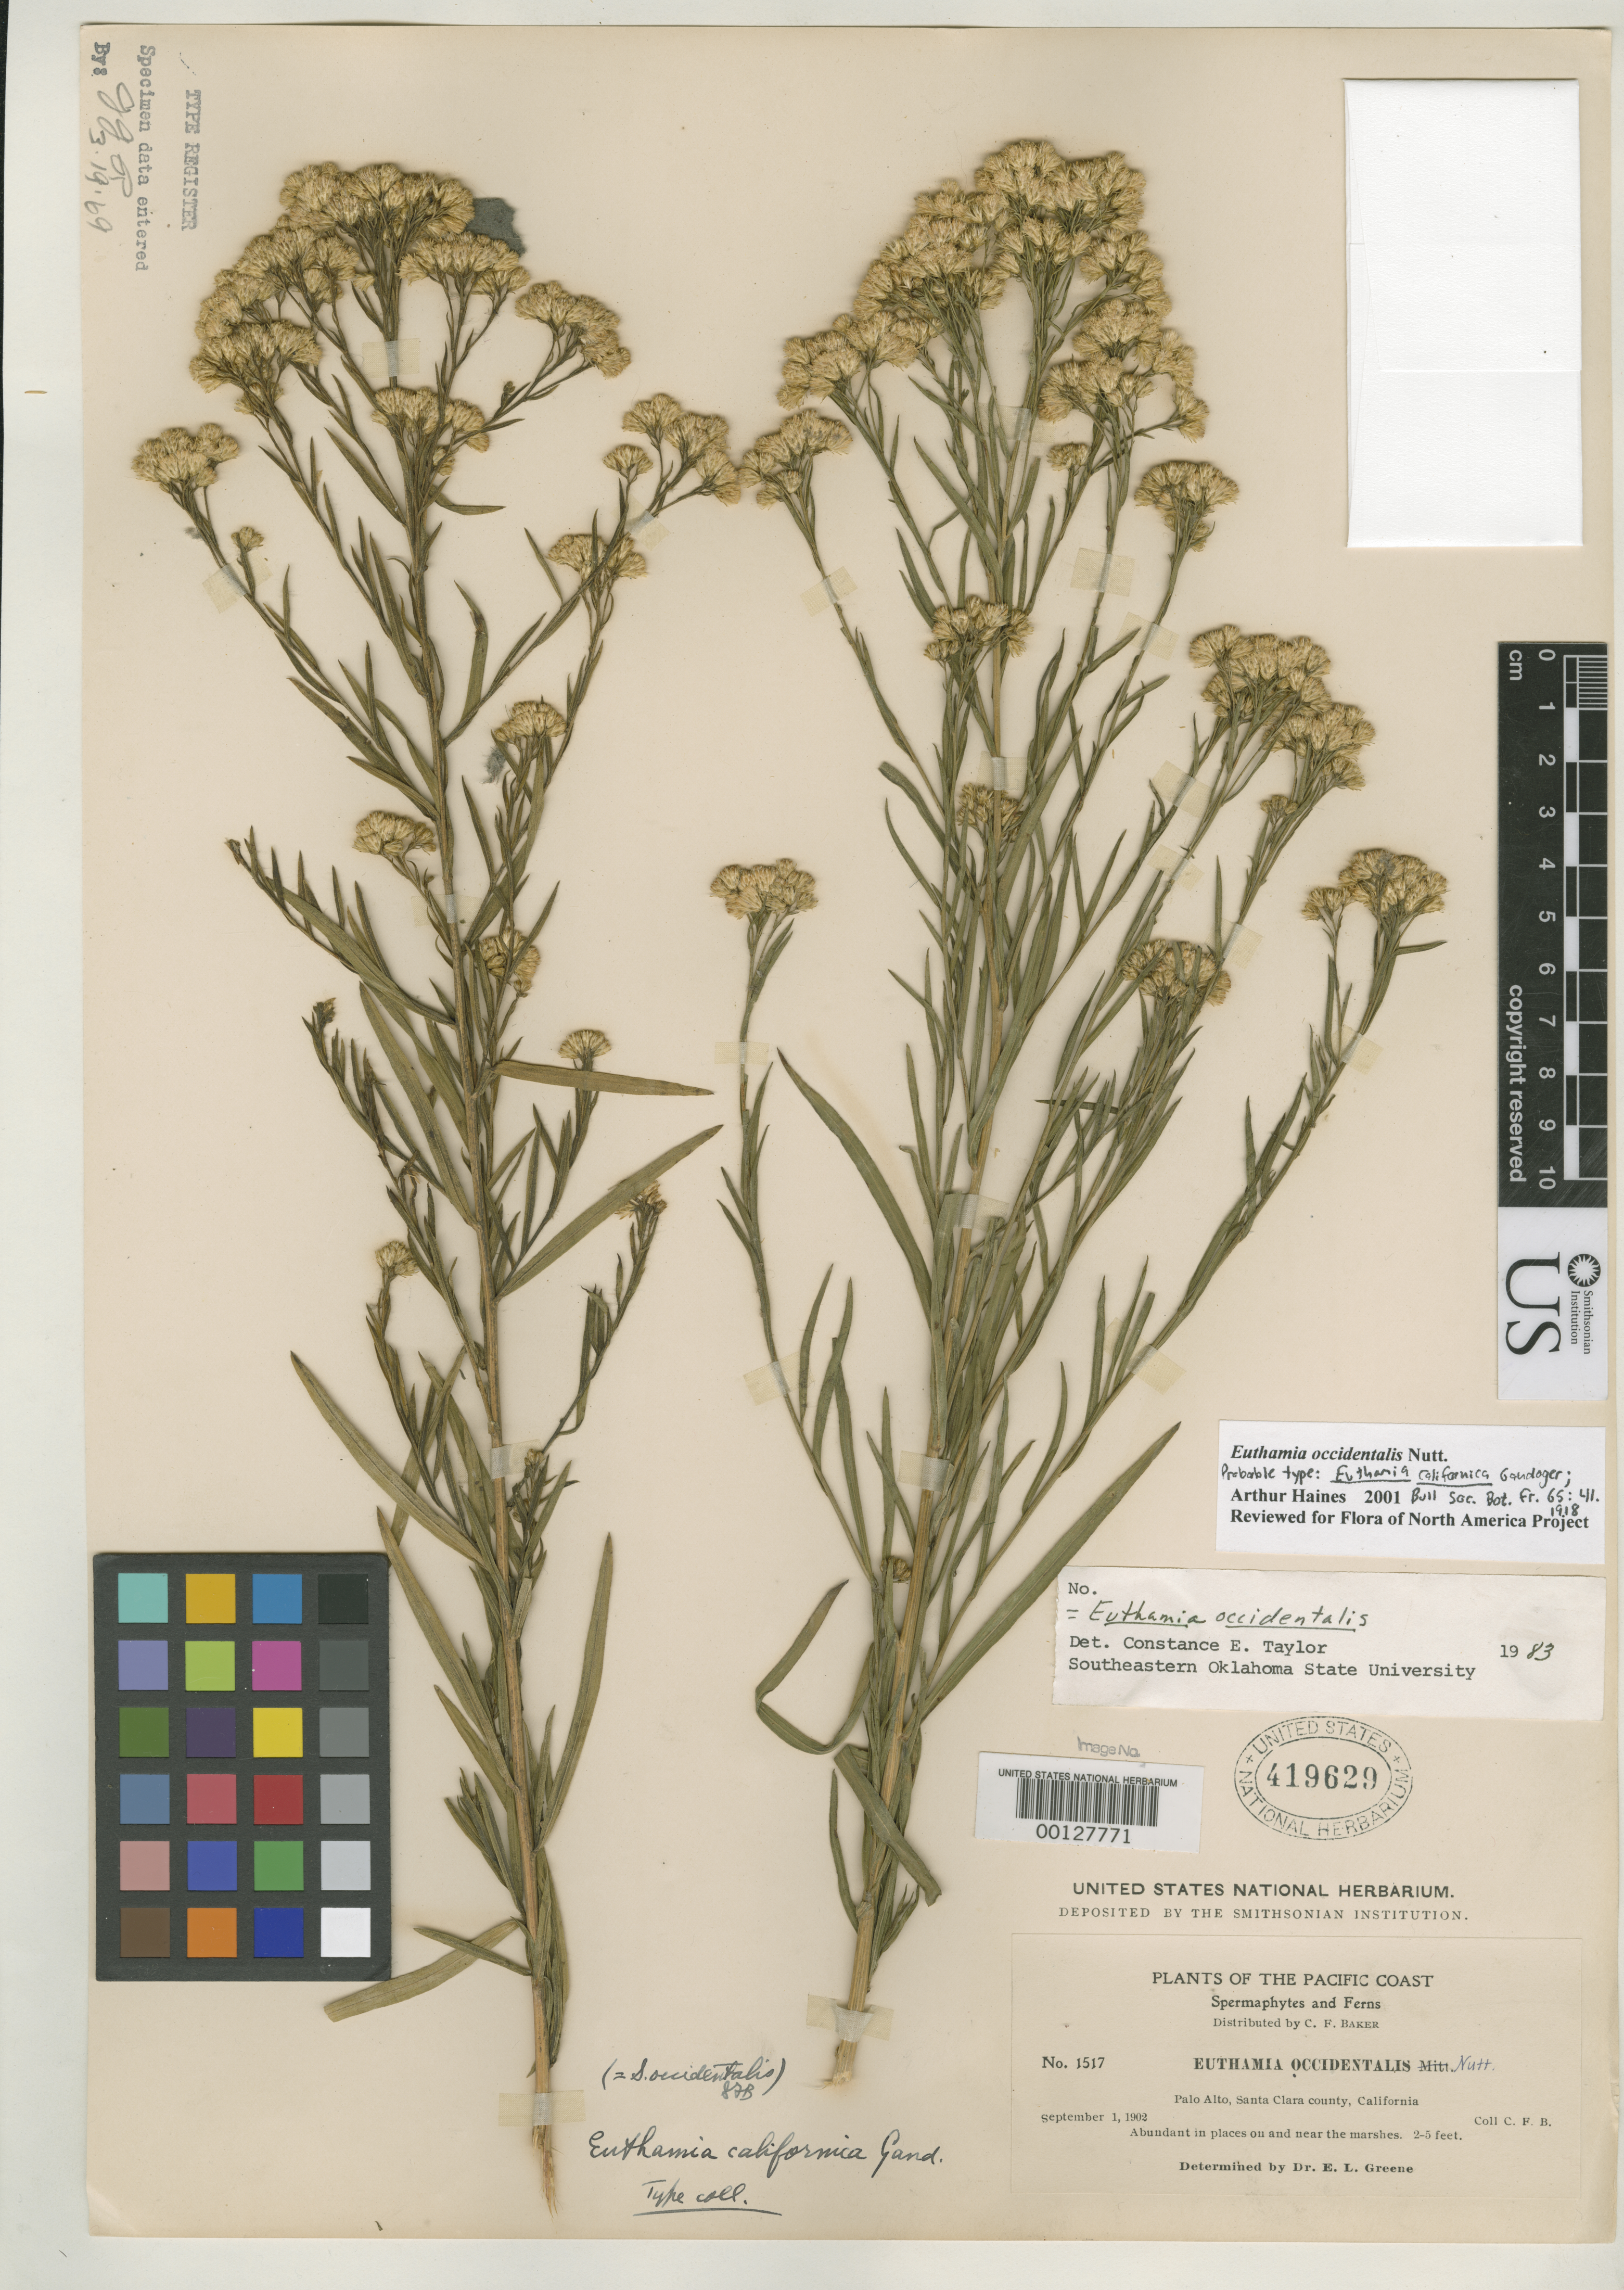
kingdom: Plantae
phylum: Tracheophyta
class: Magnoliopsida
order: Asterales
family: Asteraceae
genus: Euthamia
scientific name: Euthamia californica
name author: Gand.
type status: Isotype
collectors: C. F. Baker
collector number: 1517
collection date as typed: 01 Sep 1902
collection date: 1902-09-01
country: United States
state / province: California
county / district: Santa Clara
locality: Palo Alto.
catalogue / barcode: US 419629